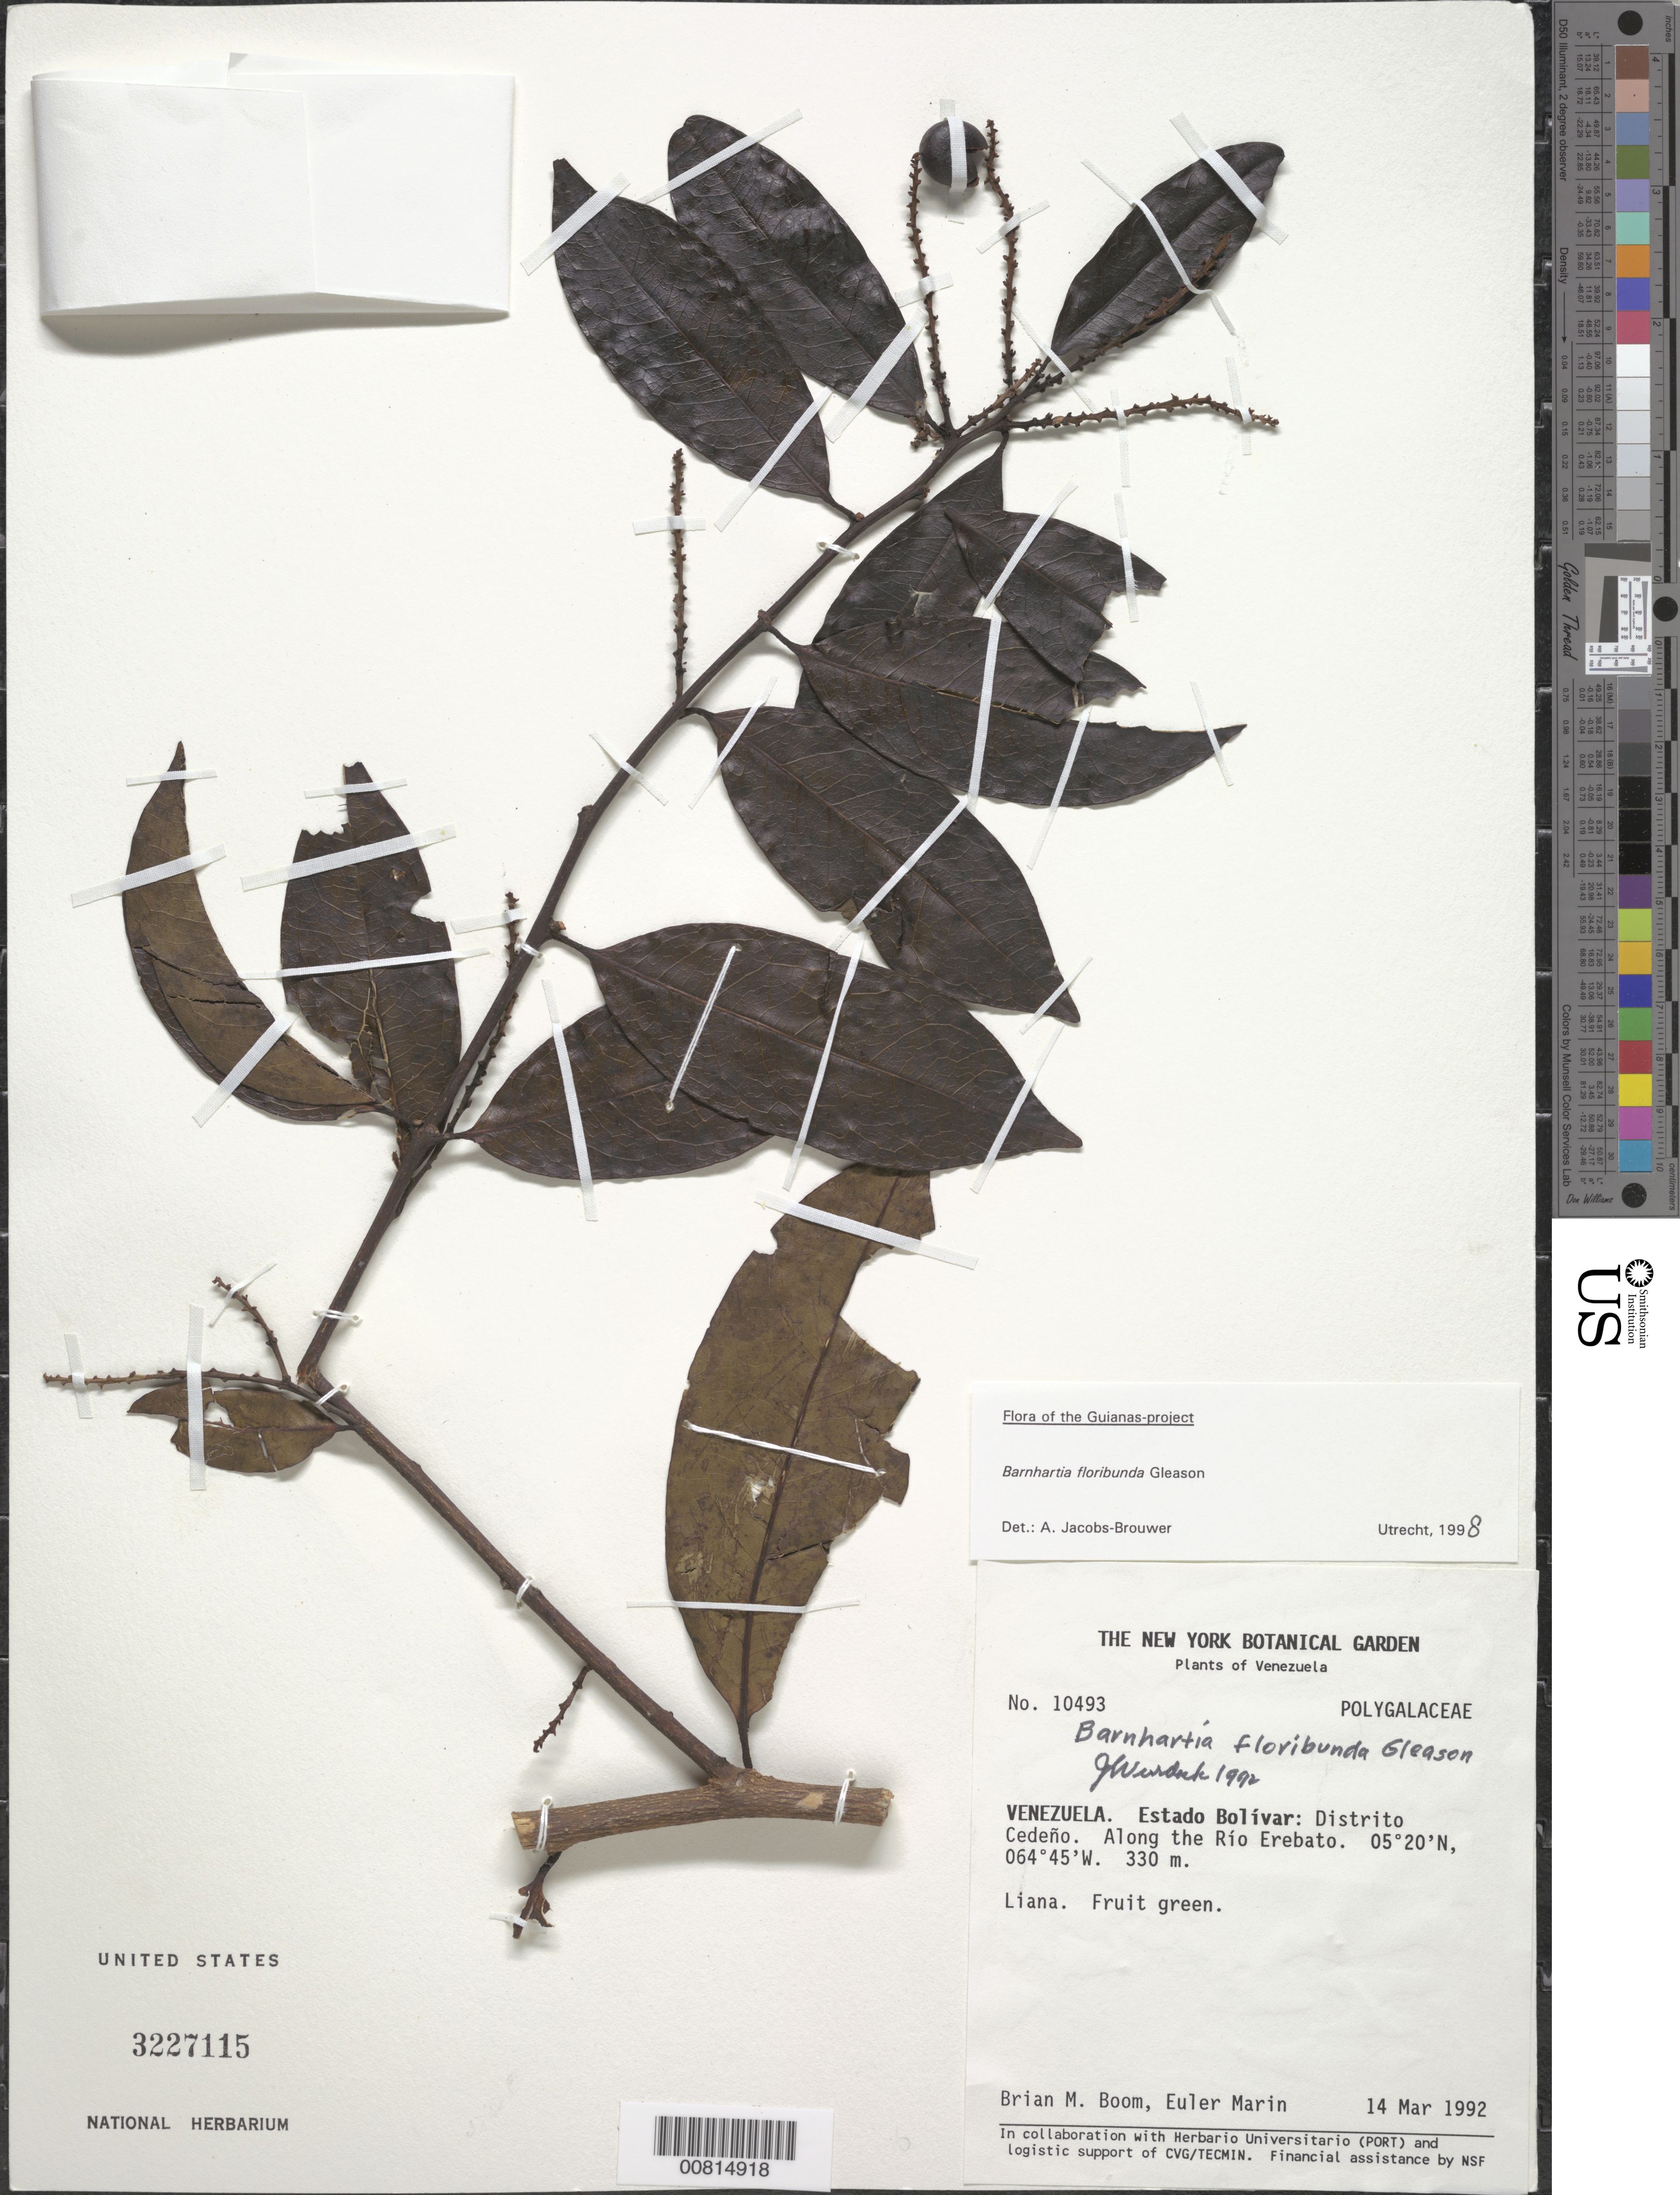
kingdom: Plantae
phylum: Tracheophyta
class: Magnoliopsida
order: Fabales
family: Polygalaceae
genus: Barnhartia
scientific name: Barnhartia floribunda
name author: Gleason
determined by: Wurdack, John J., (US), US (UNITED STATES)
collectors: B. M. Boom & E. Marin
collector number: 10493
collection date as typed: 14-Mar-92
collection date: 1992-03-14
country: Venezuela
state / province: Bolívar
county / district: Cedeño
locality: Río Erebato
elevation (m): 330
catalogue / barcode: US 3227115